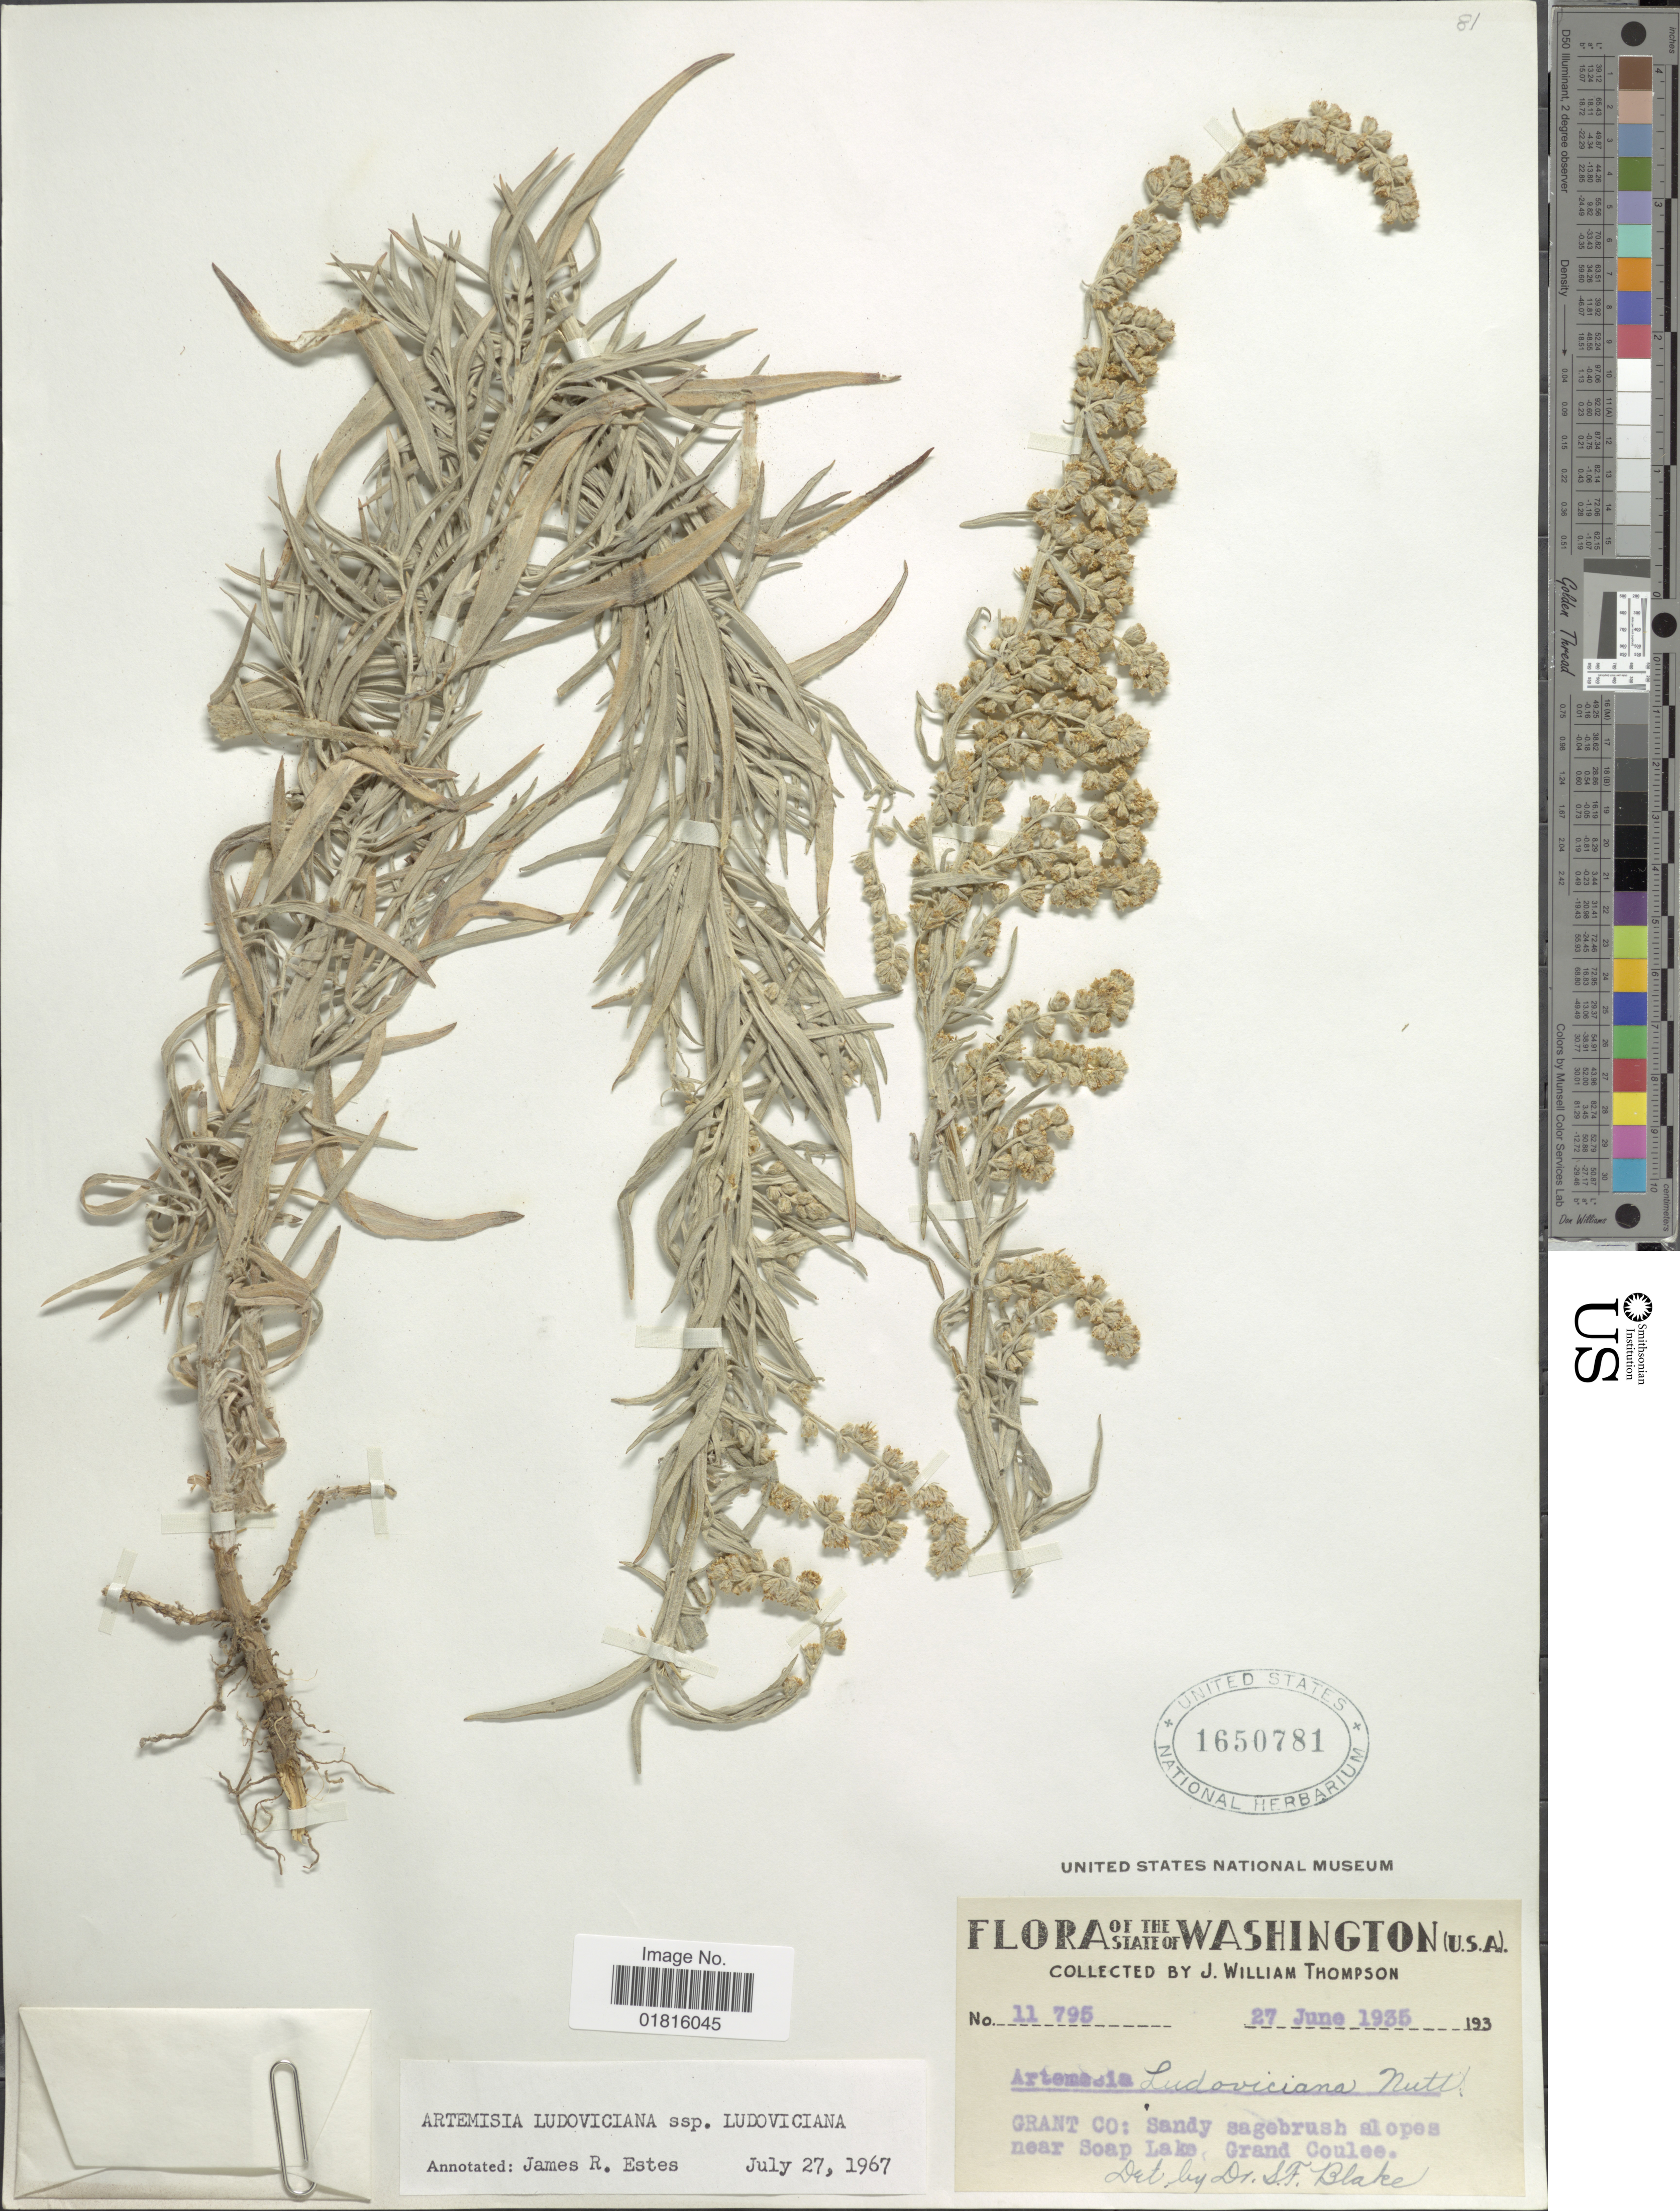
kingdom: Plantae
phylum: Tracheophyta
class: Magnoliopsida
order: Asterales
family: Asteraceae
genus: Artemisia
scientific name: Artemisia ludoviciana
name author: Nutt.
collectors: J. W. Thompson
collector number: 11795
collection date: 1935-06-27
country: United States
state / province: Washington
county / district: Grant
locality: Grant Co: Sandy sagebrush slopes near Soap Lake, Grand Coulee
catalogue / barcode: US 1650781